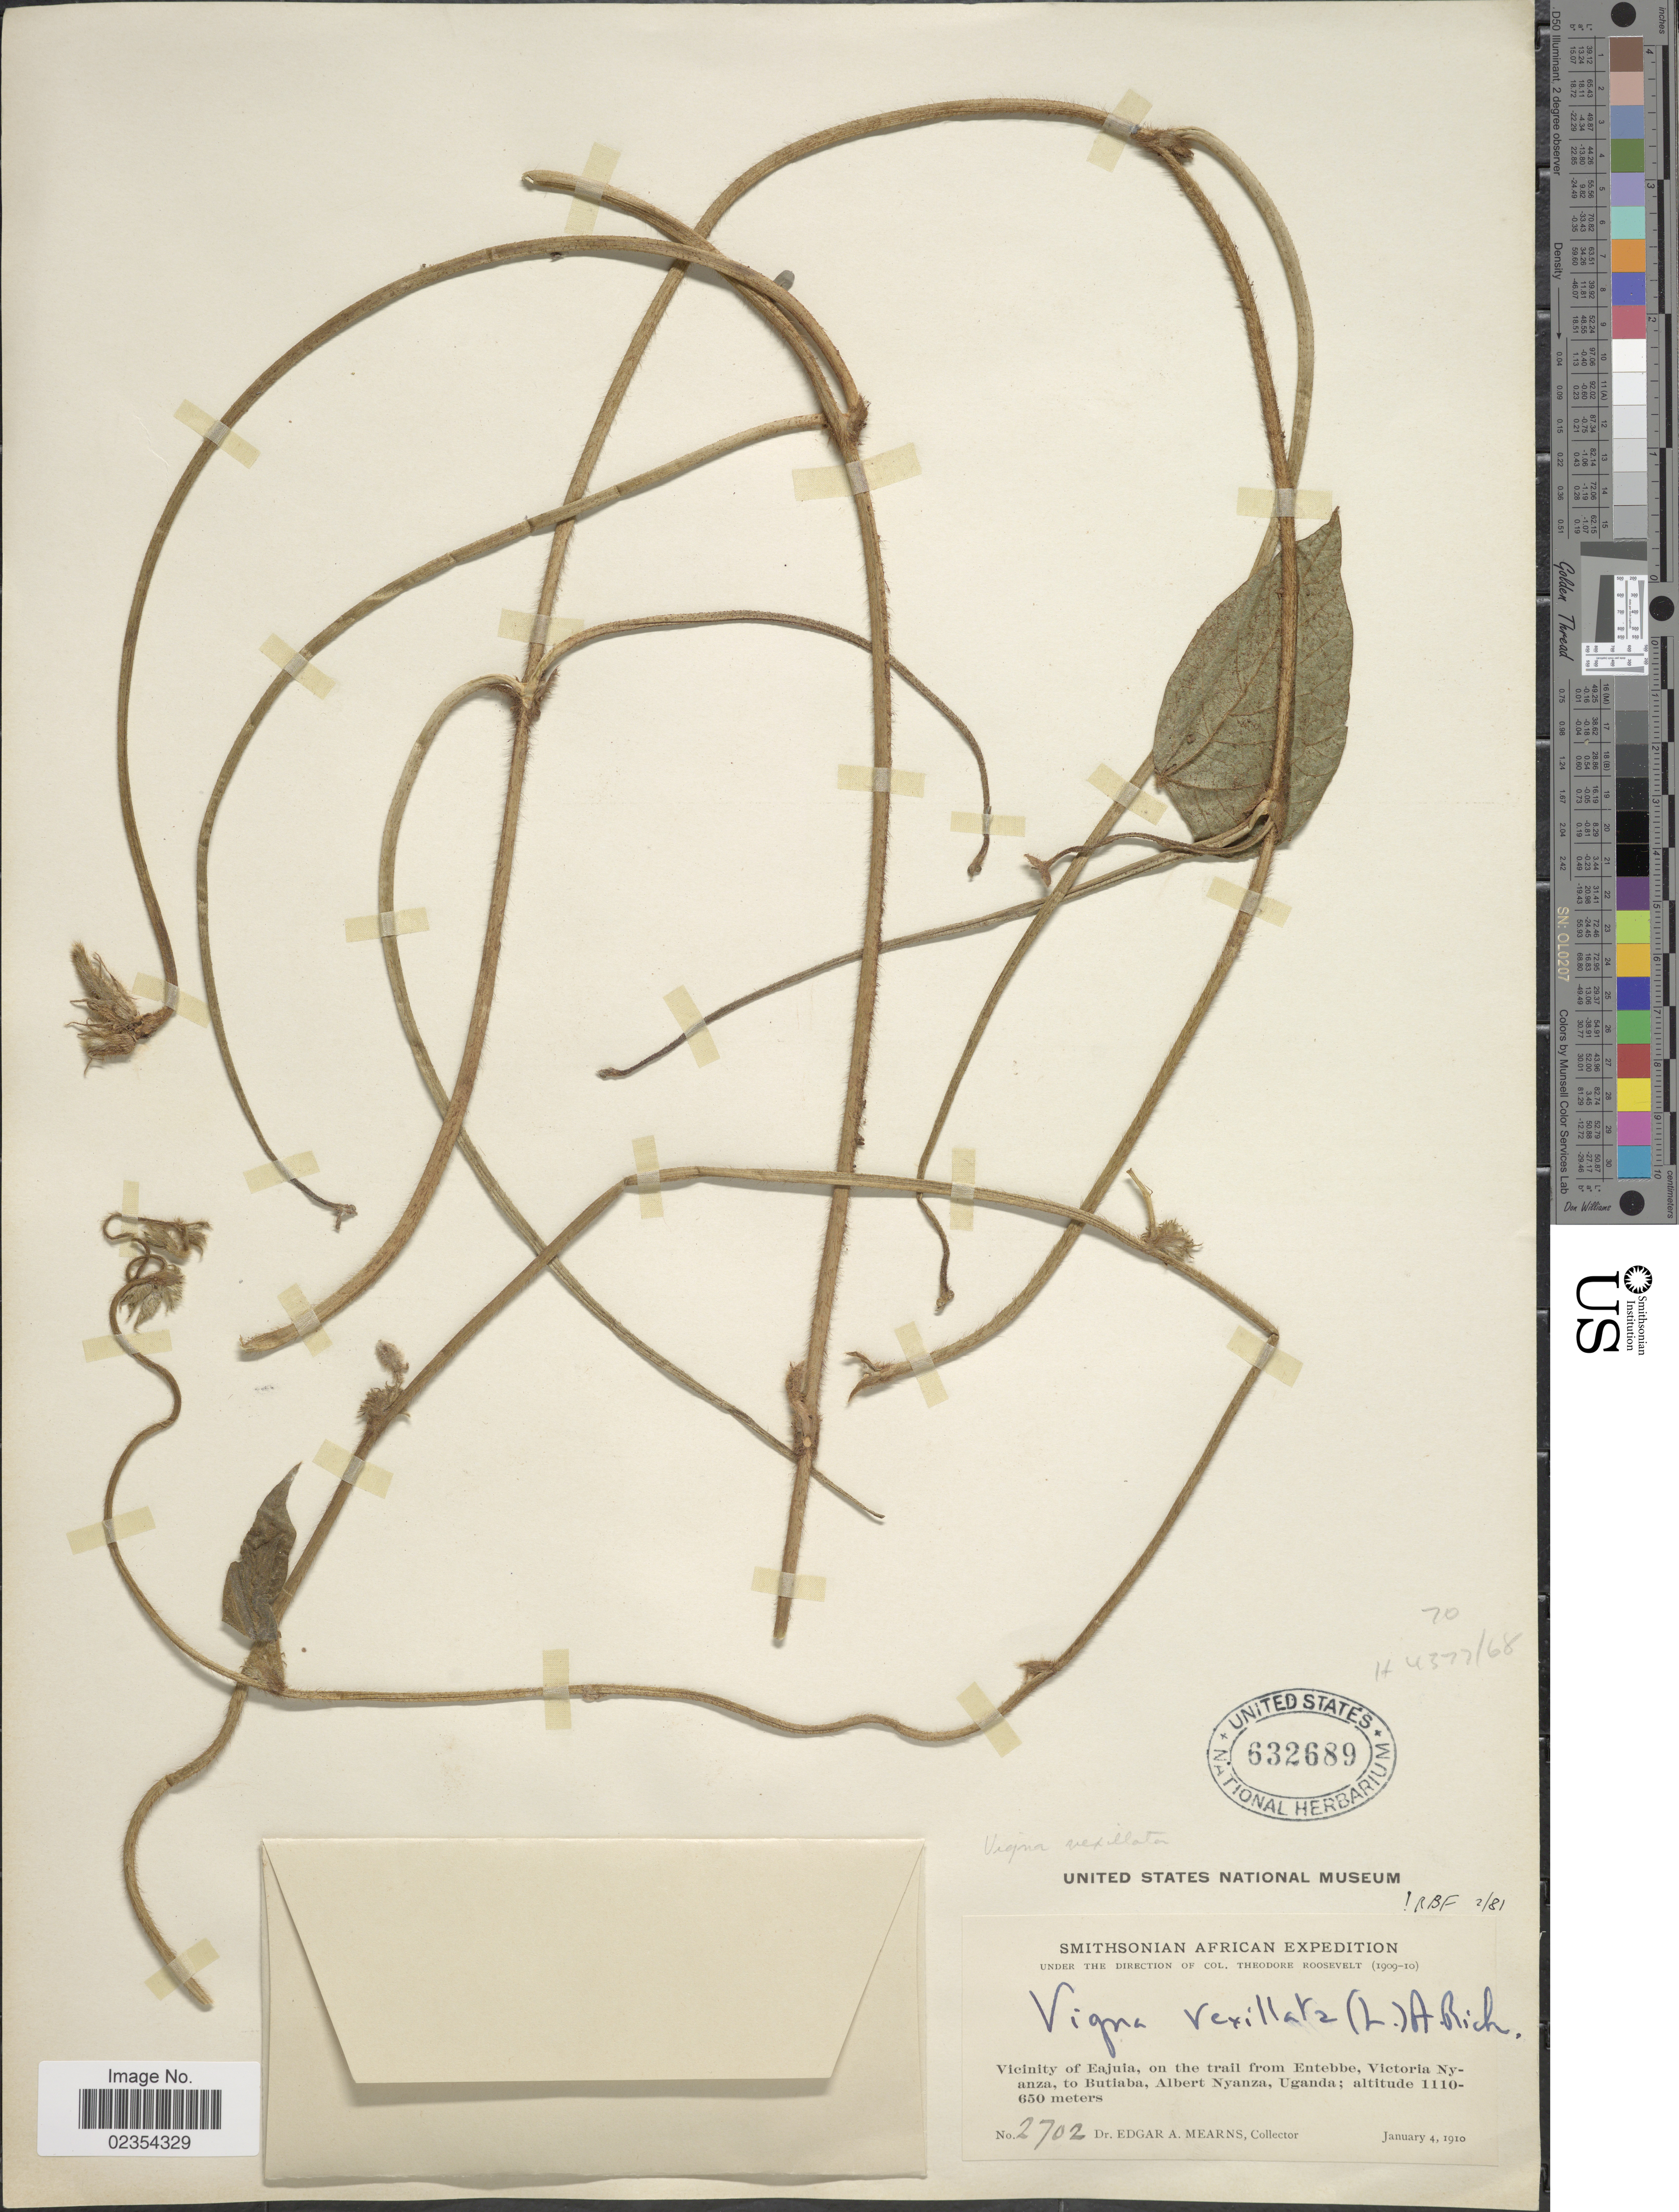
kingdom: Plantae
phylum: Tracheophyta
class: Magnoliopsida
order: Fabales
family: Fabaceae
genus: Vigna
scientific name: Vigna vexillata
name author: (L.) A. Rich.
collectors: E. A. Mearns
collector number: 2702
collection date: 1910-01-04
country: Uganda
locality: Vicinity of Eajuia, on the trail from Entebbe, Victoria Nyanza, to Butiaba, Albert Nyanza.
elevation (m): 650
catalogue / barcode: US 632689